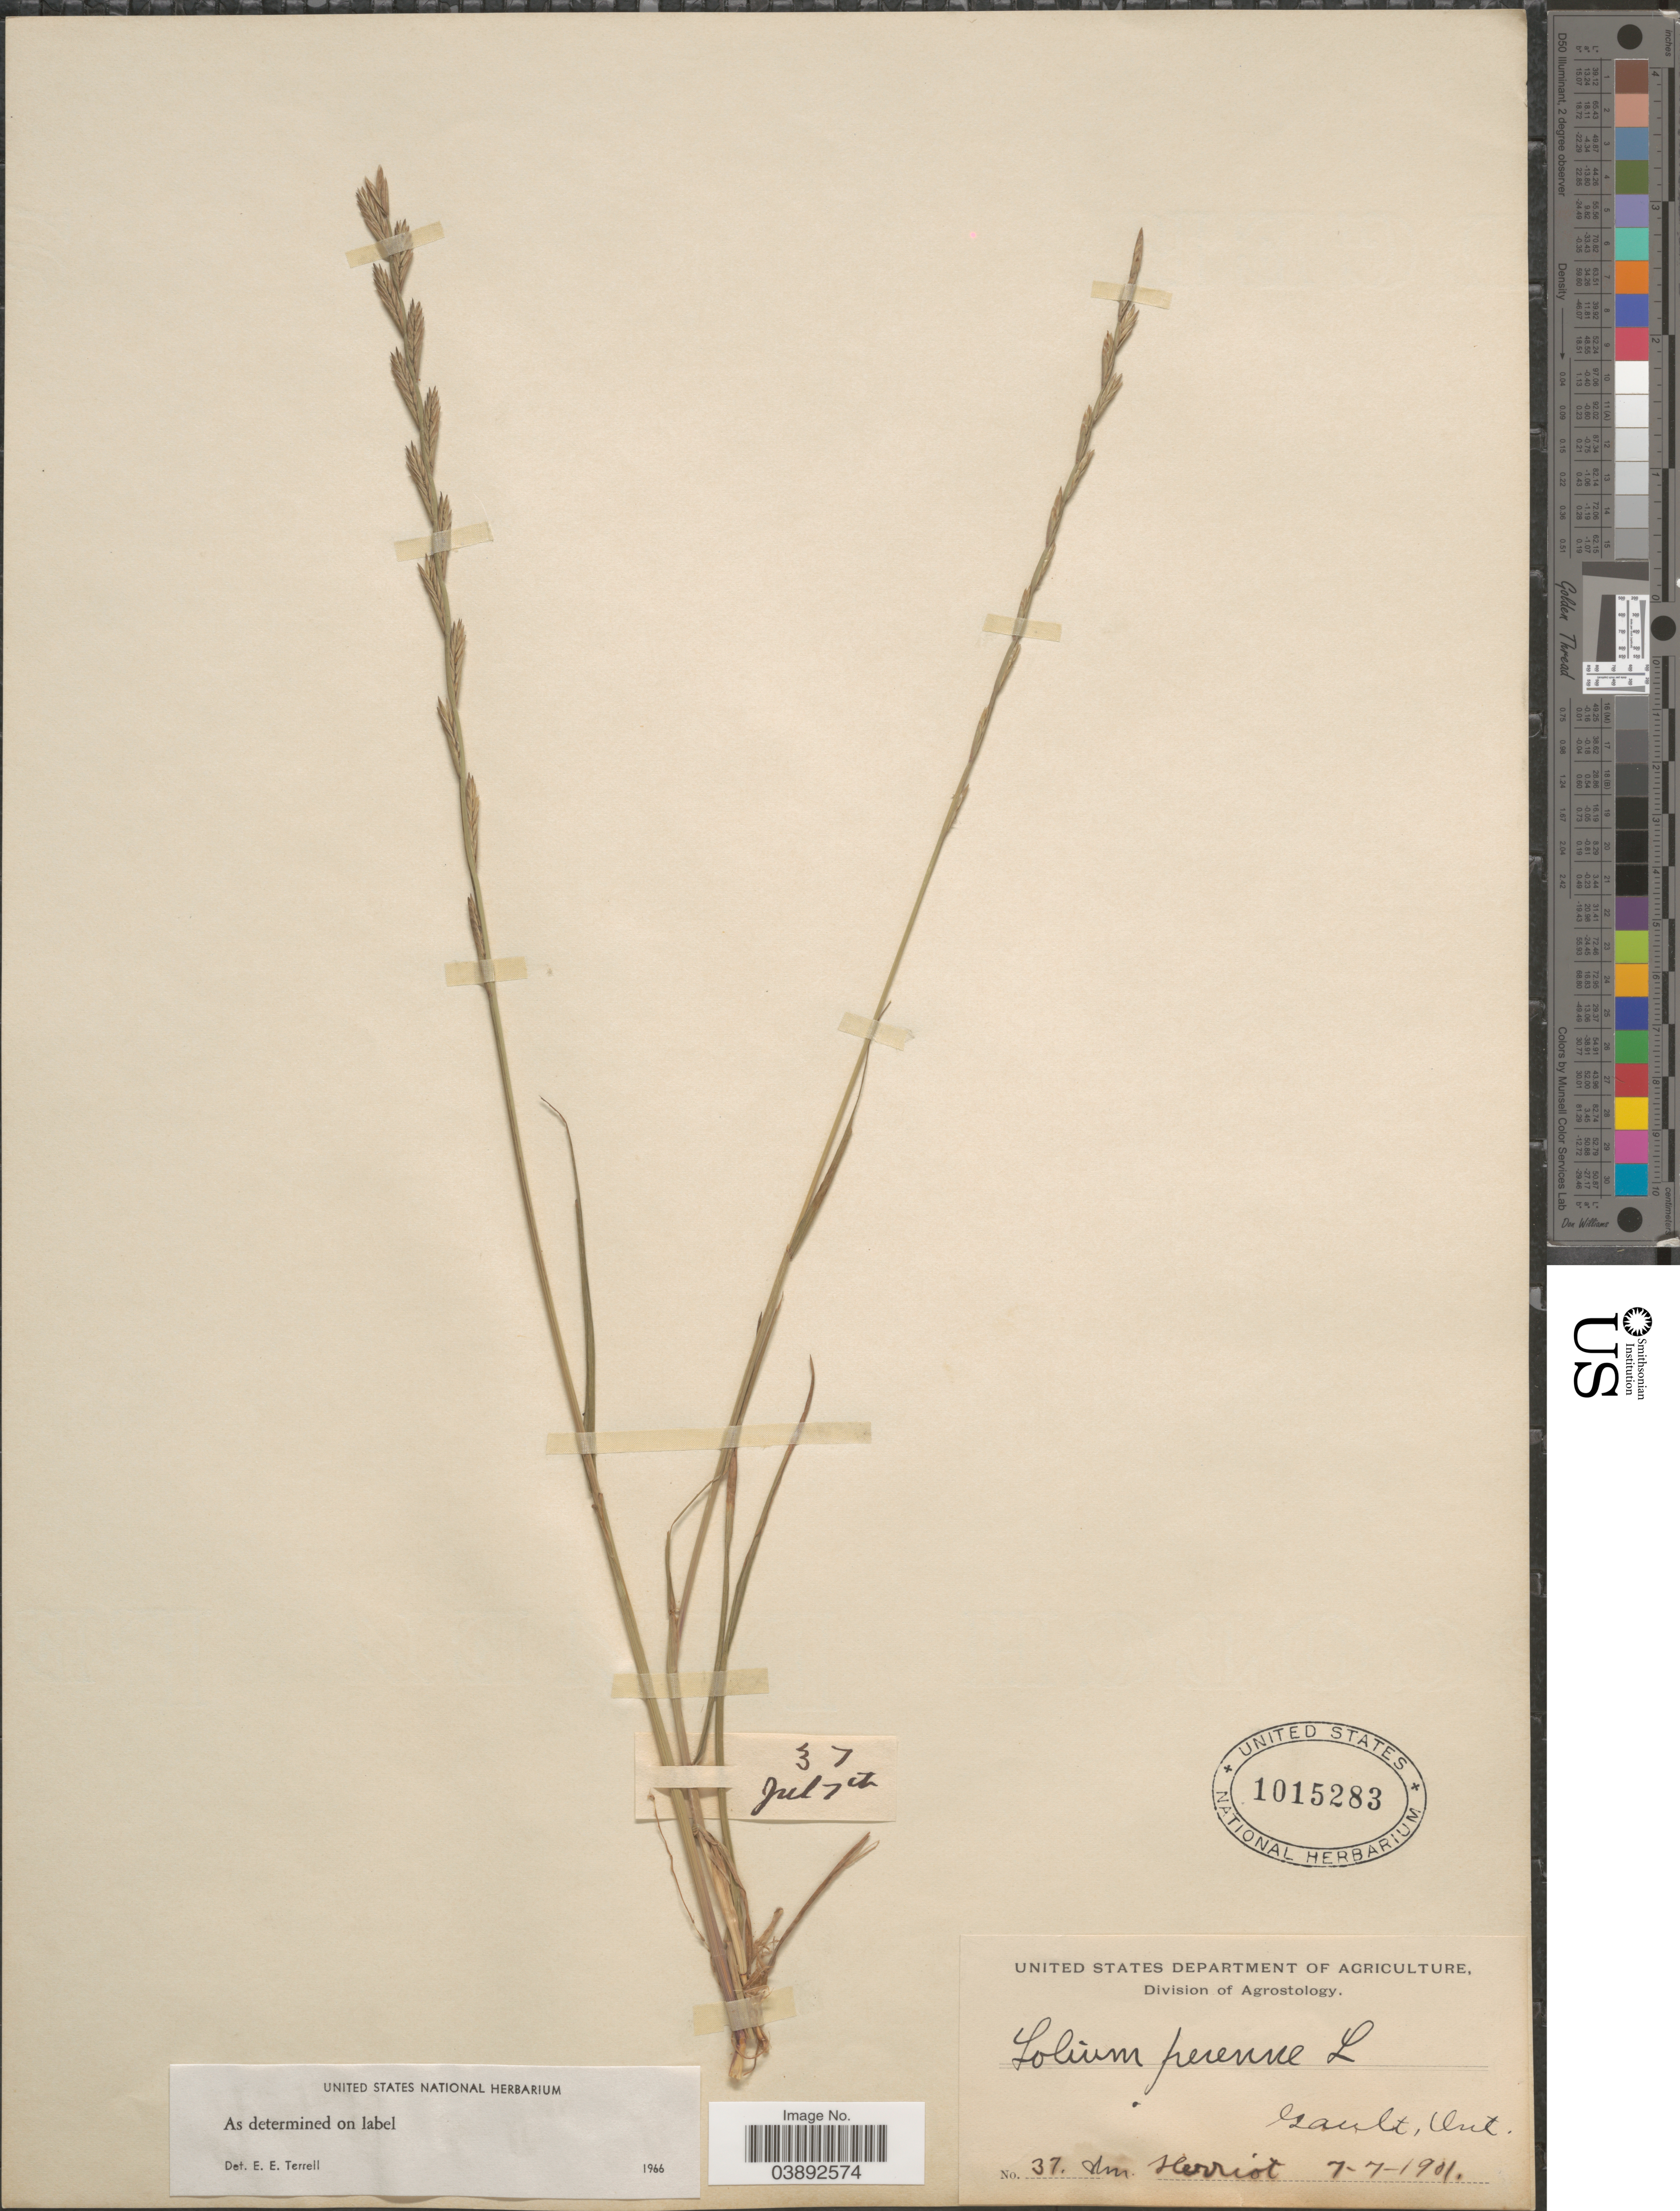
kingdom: Plantae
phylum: Tracheophyta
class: Liliopsida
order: Poales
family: Poaceae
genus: Lolium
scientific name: Lolium perenne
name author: L.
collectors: W. Herriot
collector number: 37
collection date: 1901-07-07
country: Canada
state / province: Ontario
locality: Gault.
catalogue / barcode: US 1015283